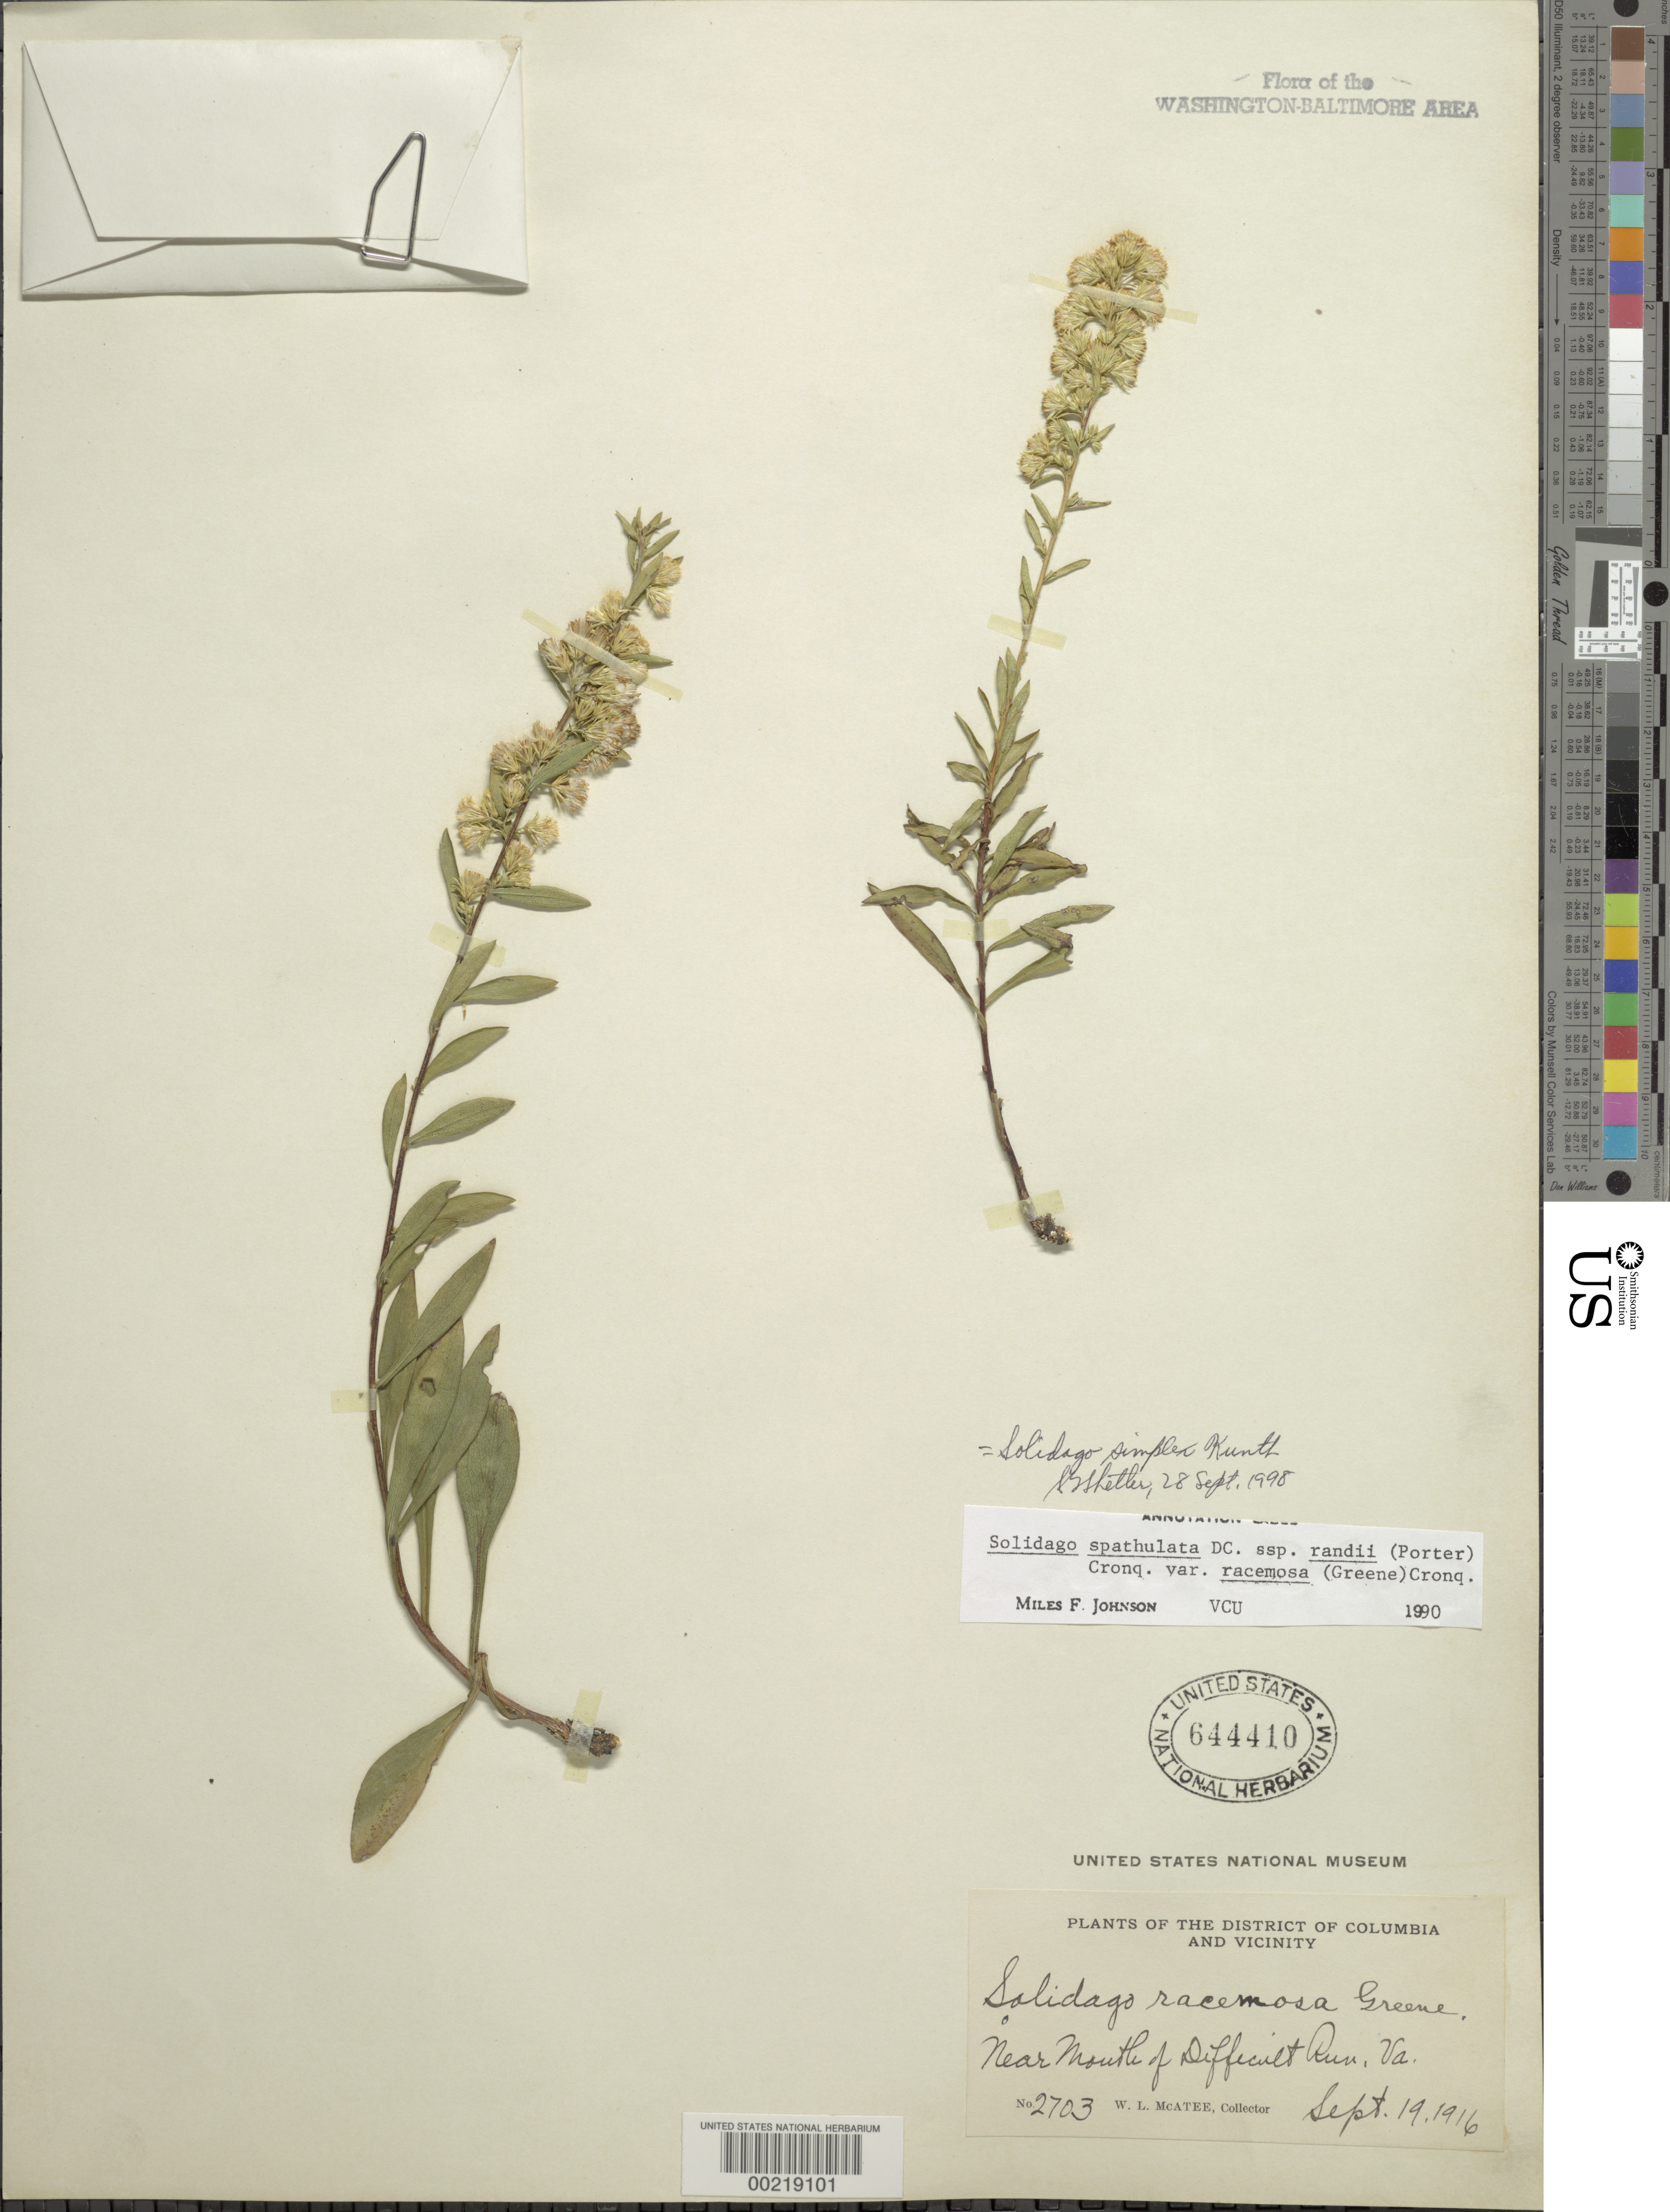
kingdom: Plantae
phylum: Tracheophyta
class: Magnoliopsida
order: Asterales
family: Asteraceae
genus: Solidago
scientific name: Solidago simplex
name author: Kunth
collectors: W. McAtee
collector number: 2703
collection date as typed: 19 Sep 1916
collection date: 1916-09-19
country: United States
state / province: Virginia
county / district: Fairfax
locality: Near mouth of Difficult Run C. & O. Canal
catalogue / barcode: US 644410